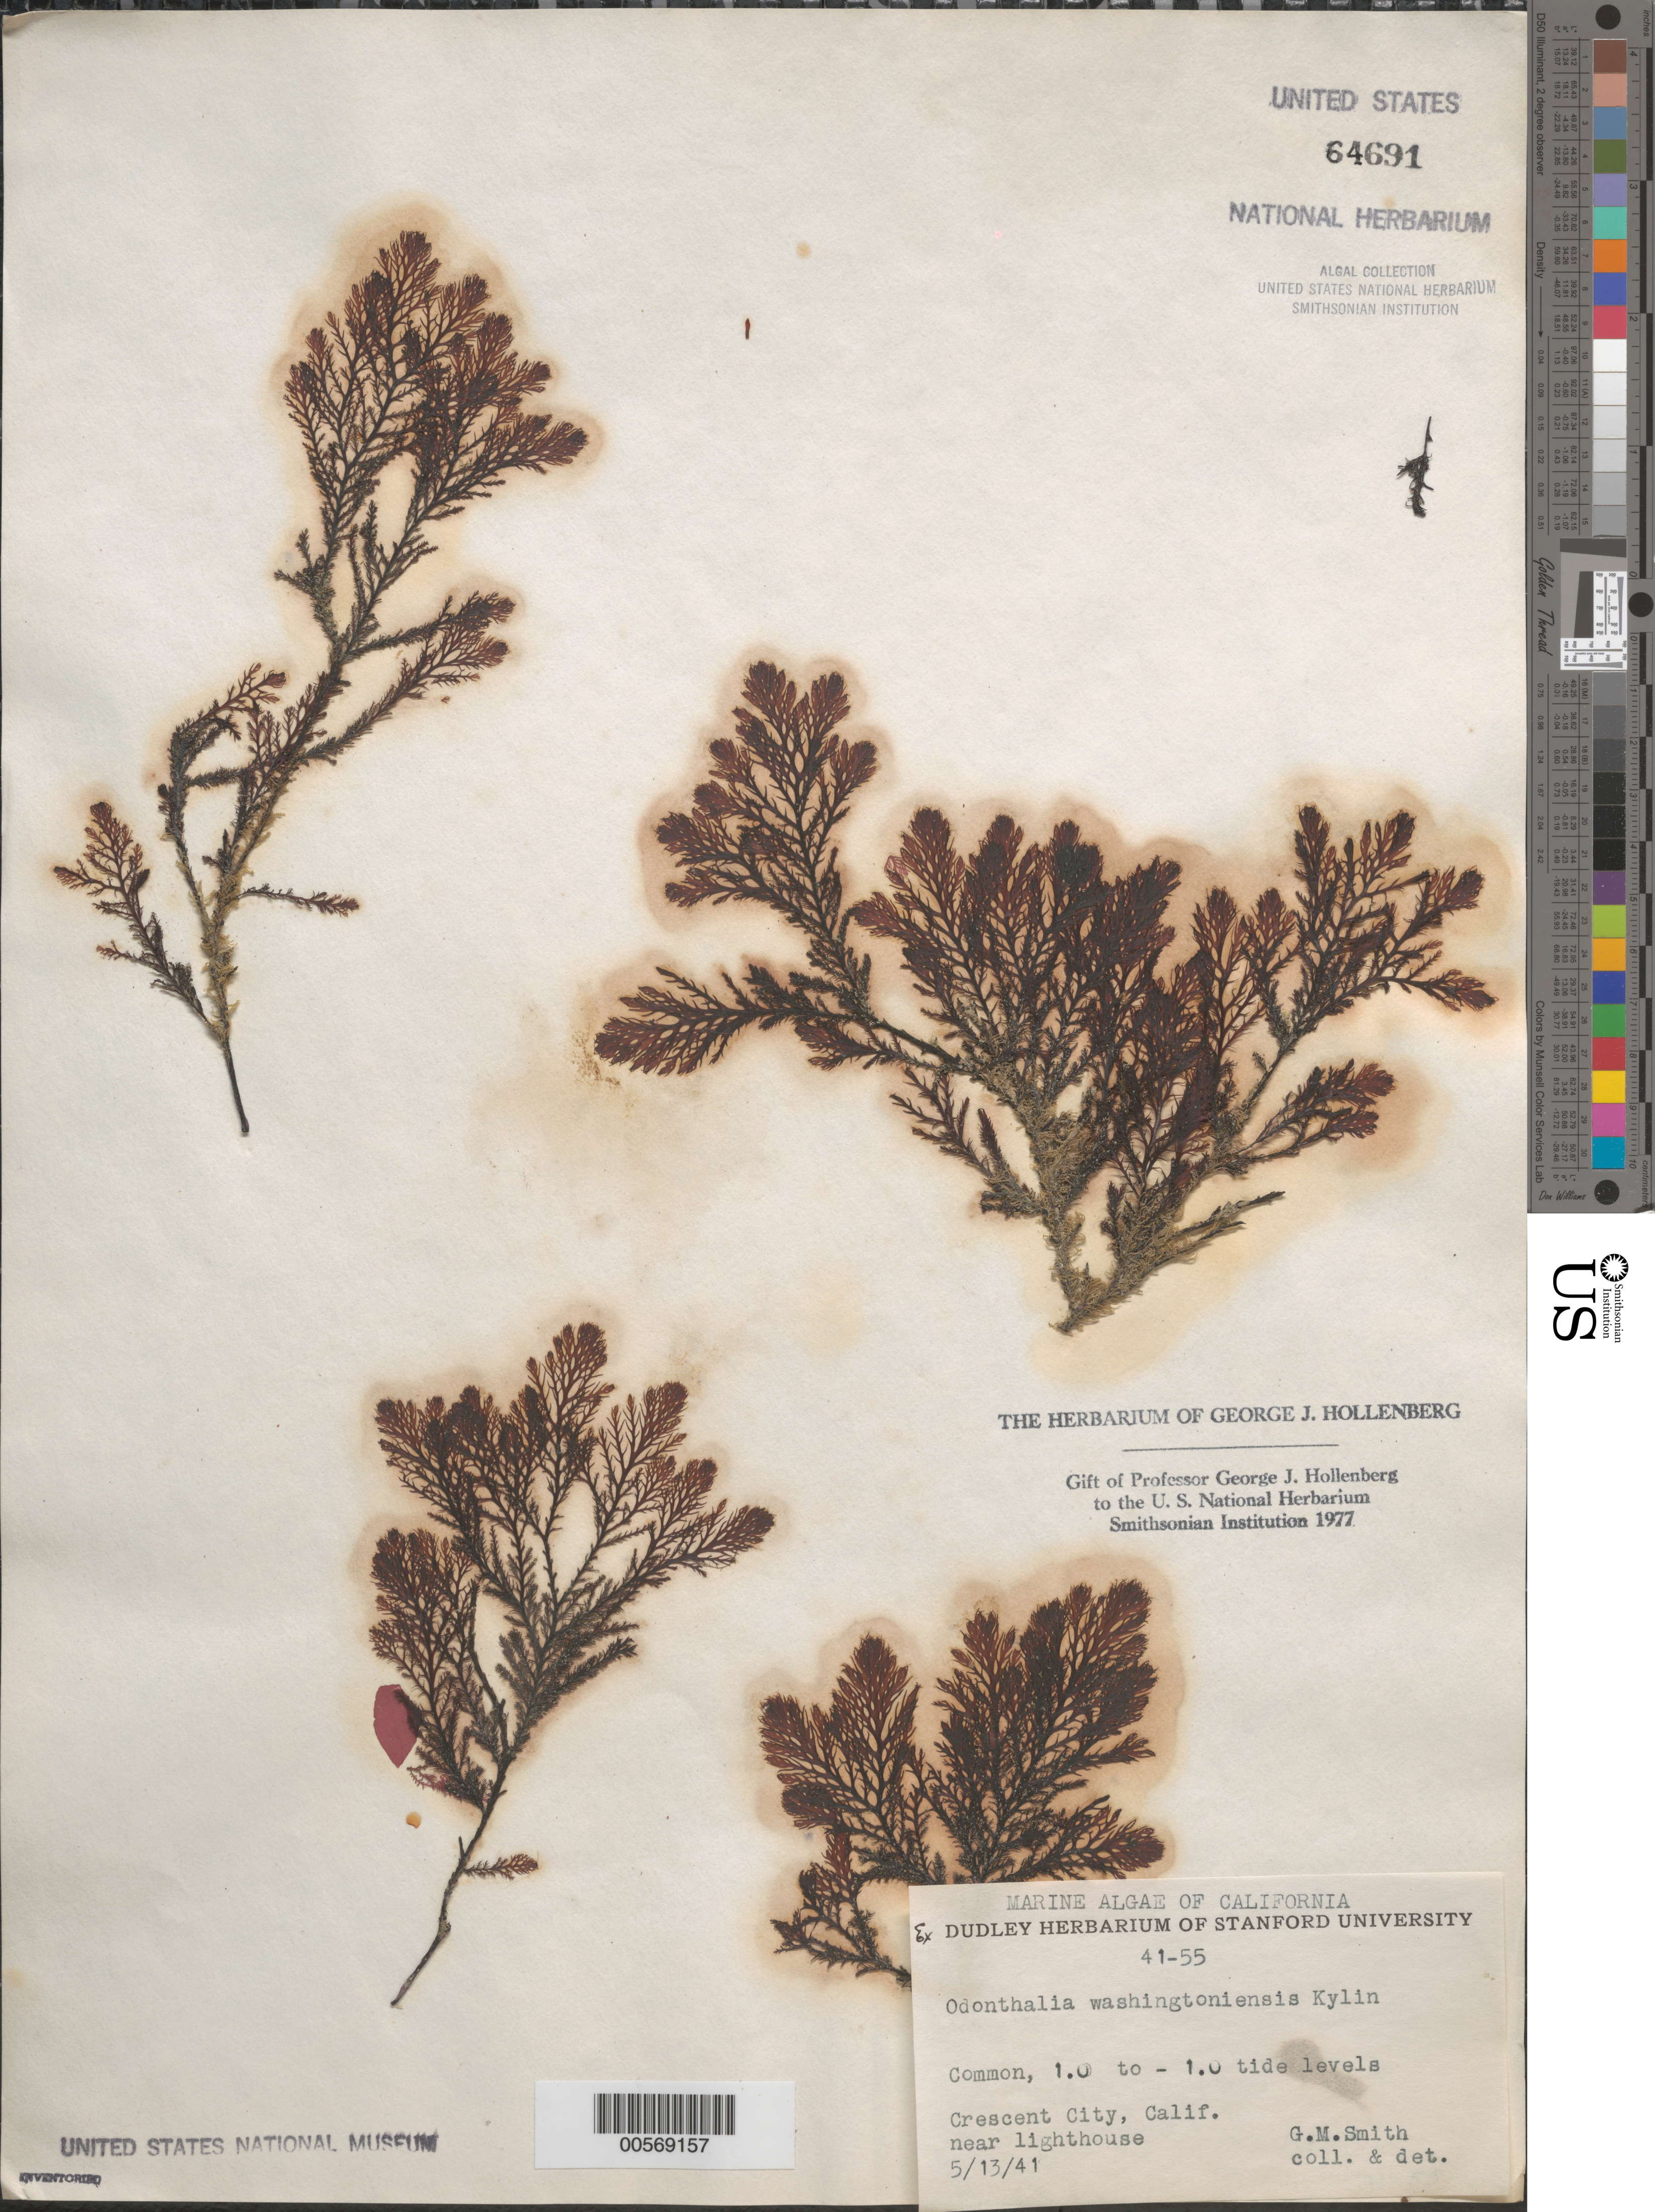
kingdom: Plantae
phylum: Rhodophyta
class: Florideophyceae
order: Ceramiales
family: Rhodomelaceae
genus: Odonthalia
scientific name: Odonthalia washingtoniensis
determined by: Smith, G. M.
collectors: G. M. Smith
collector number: Gms 41-55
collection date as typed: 13 May 1941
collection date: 1941-05-13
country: United States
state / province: California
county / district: Del Norte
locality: Crescent City, near lighthouse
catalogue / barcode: US 64691